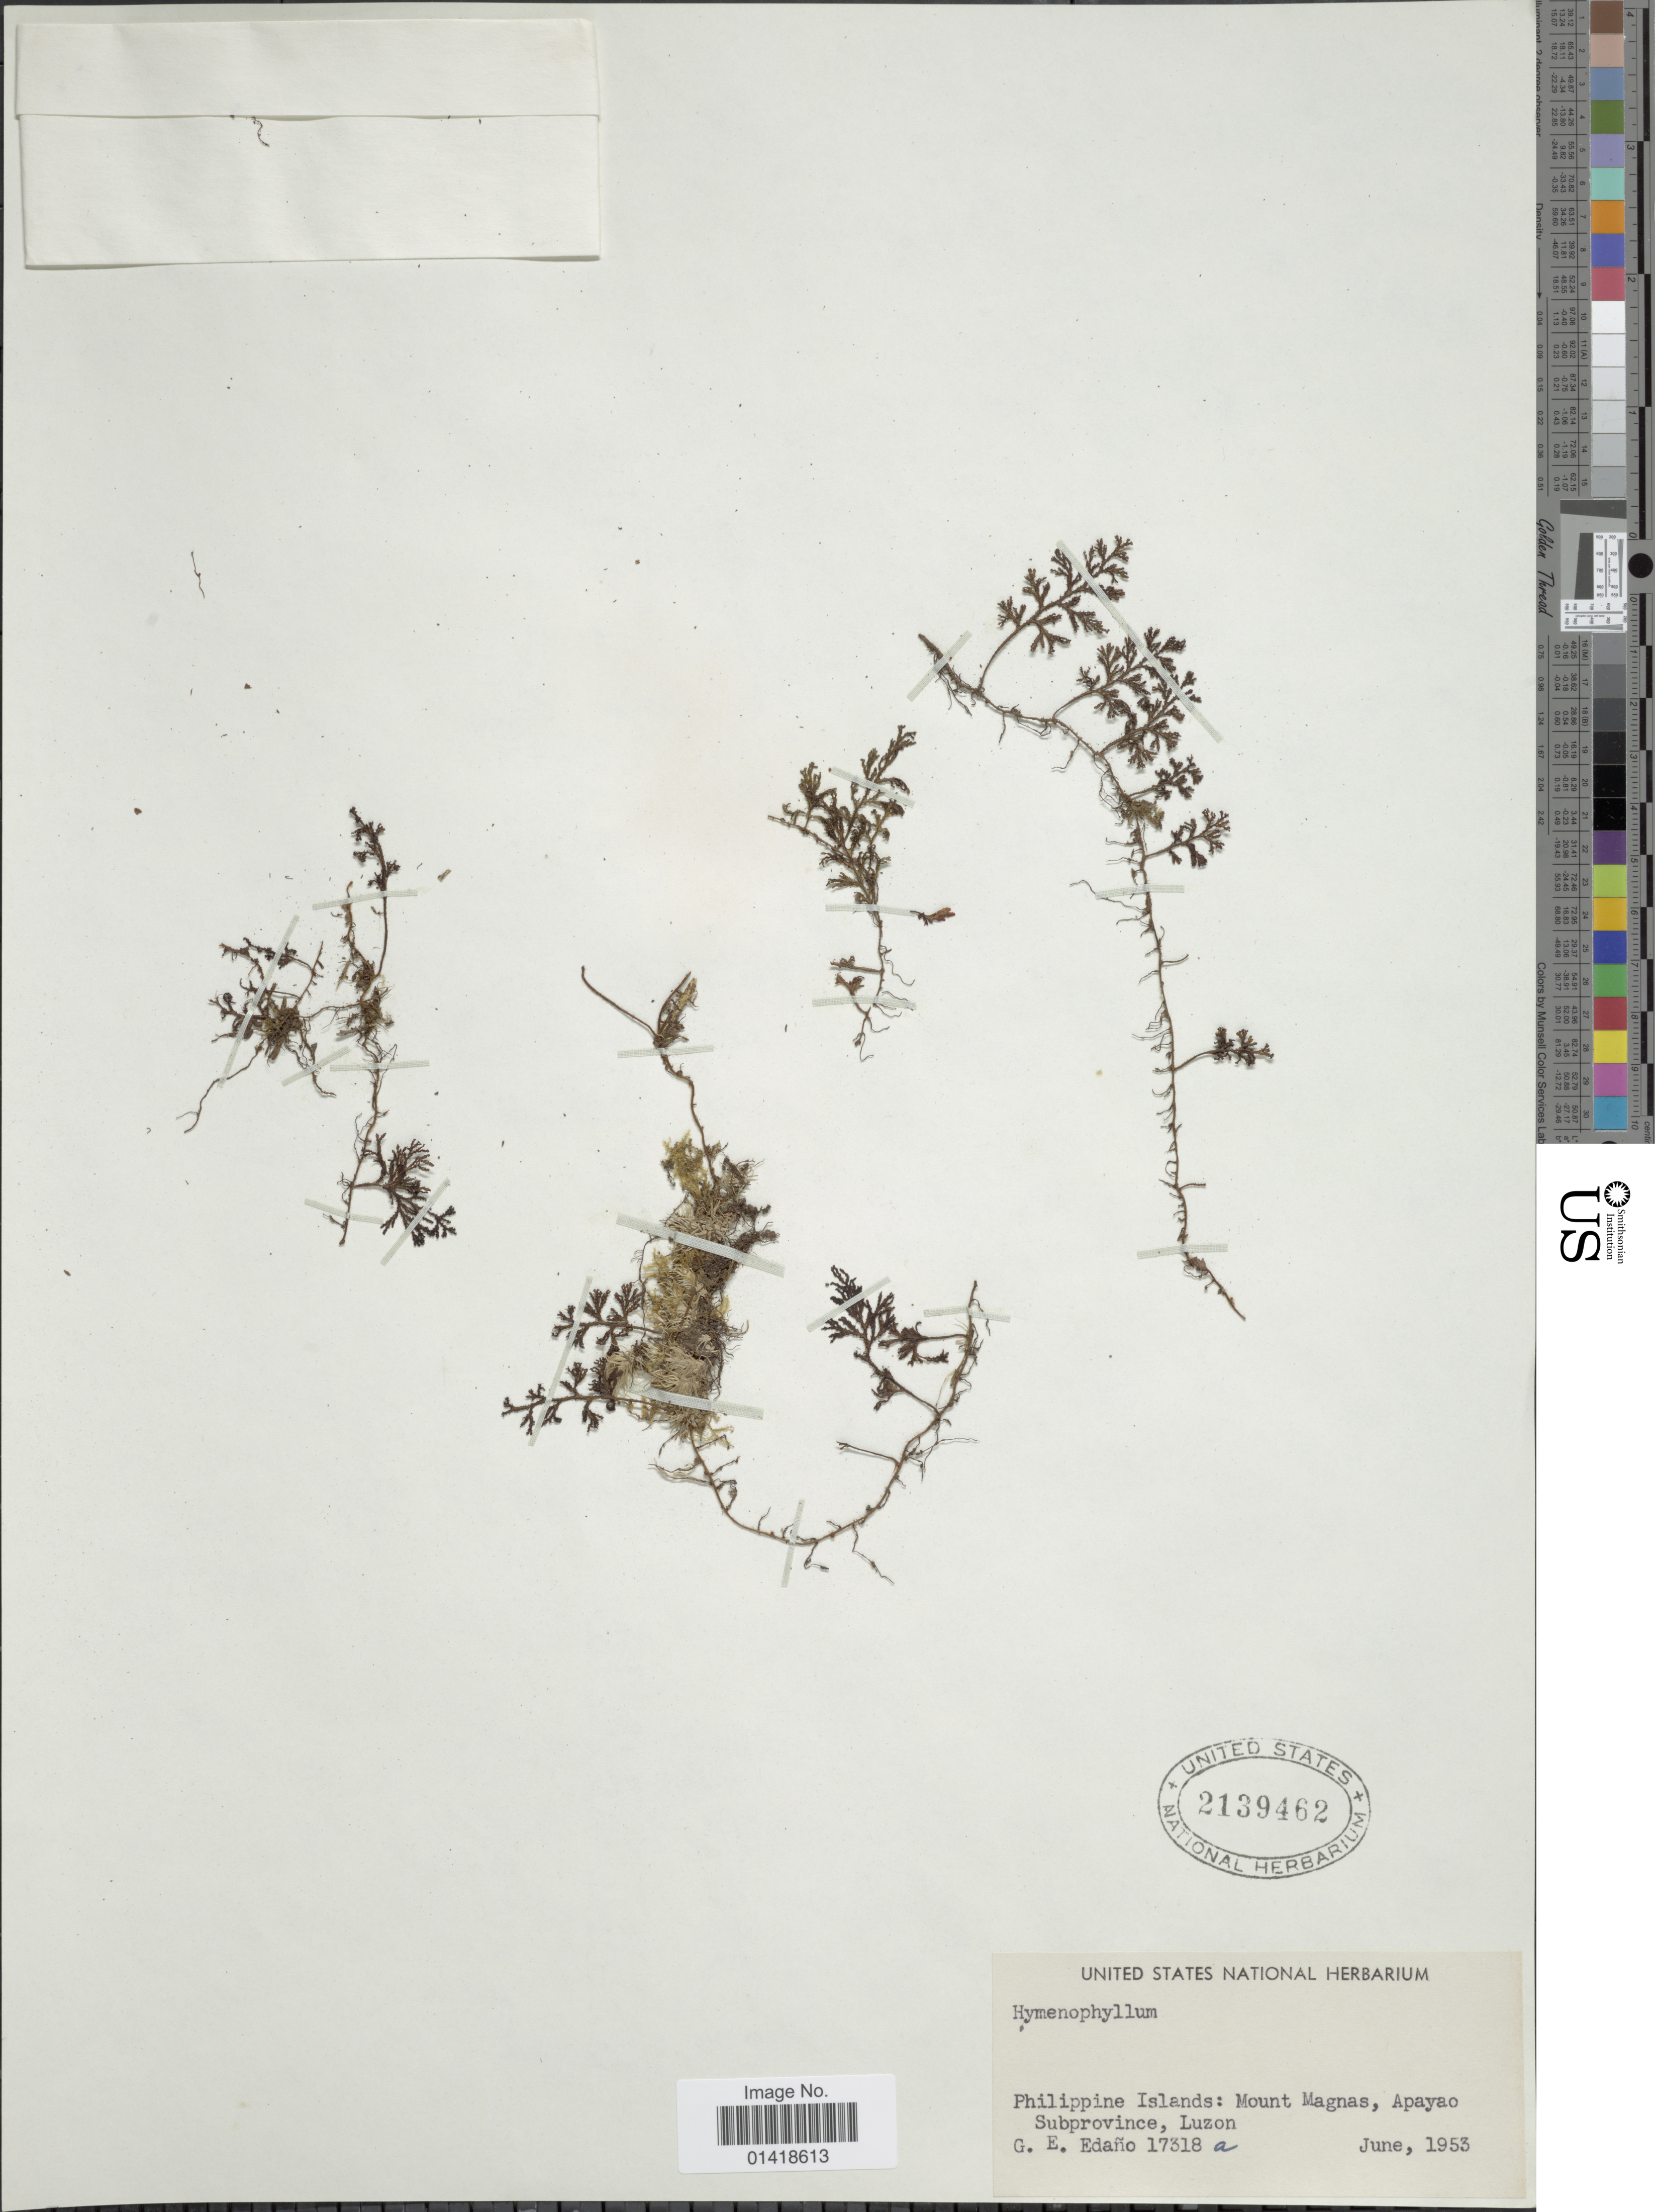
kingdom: Plantae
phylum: Tracheophyta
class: Polypodiopsida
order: Hymenophyllales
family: Hymenophyllaceae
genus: Hymenophyllum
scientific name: Hymenophyllum sp.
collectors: E. Edano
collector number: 17318a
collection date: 1953-06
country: Philippines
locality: Philippine Islands: Mount Magnas, Apayao Subprovince. Luzon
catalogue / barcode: US 2139462